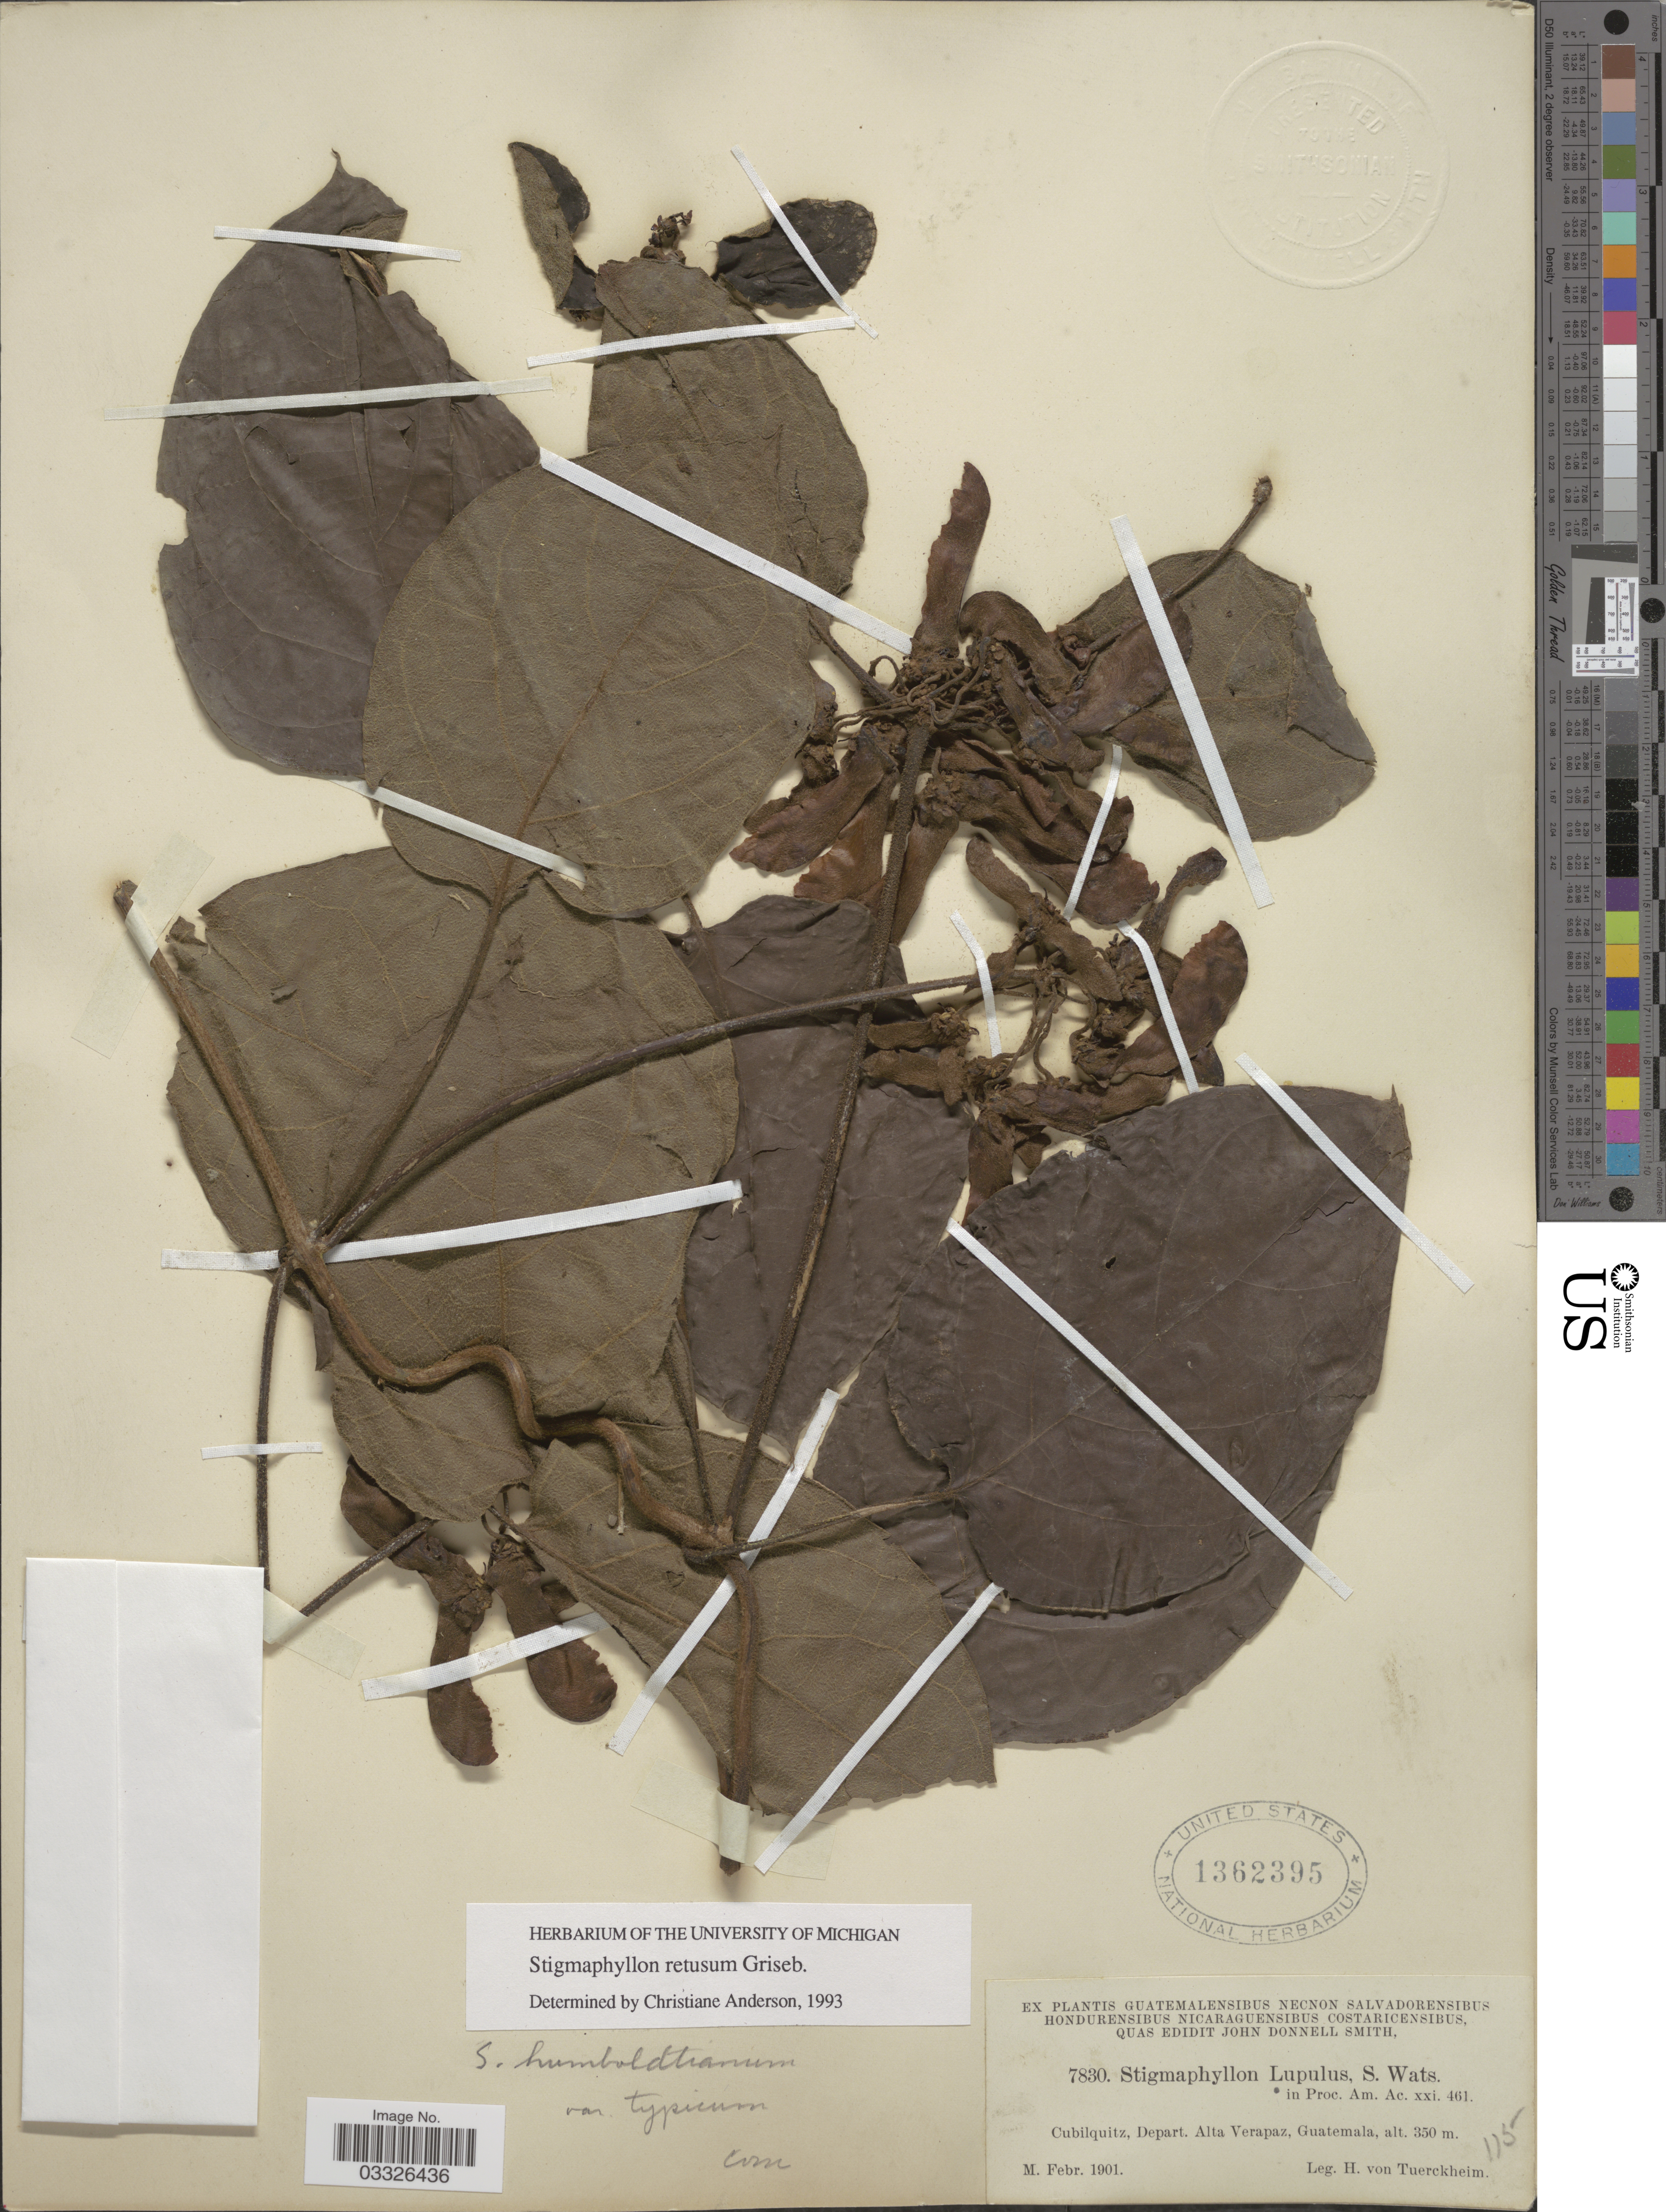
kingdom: Plantae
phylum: Tracheophyta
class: Magnoliopsida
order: Malpighiales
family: Malpighiaceae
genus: Stigmaphyllon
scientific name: Stigmaphyllon retusum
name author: Griseb.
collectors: H. von Türckheim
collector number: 7830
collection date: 1901-02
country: Guatemala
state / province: Alta Verapaz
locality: Cubilquitz, Depart. Alta Verapaz.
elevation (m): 350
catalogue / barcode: US 1362395